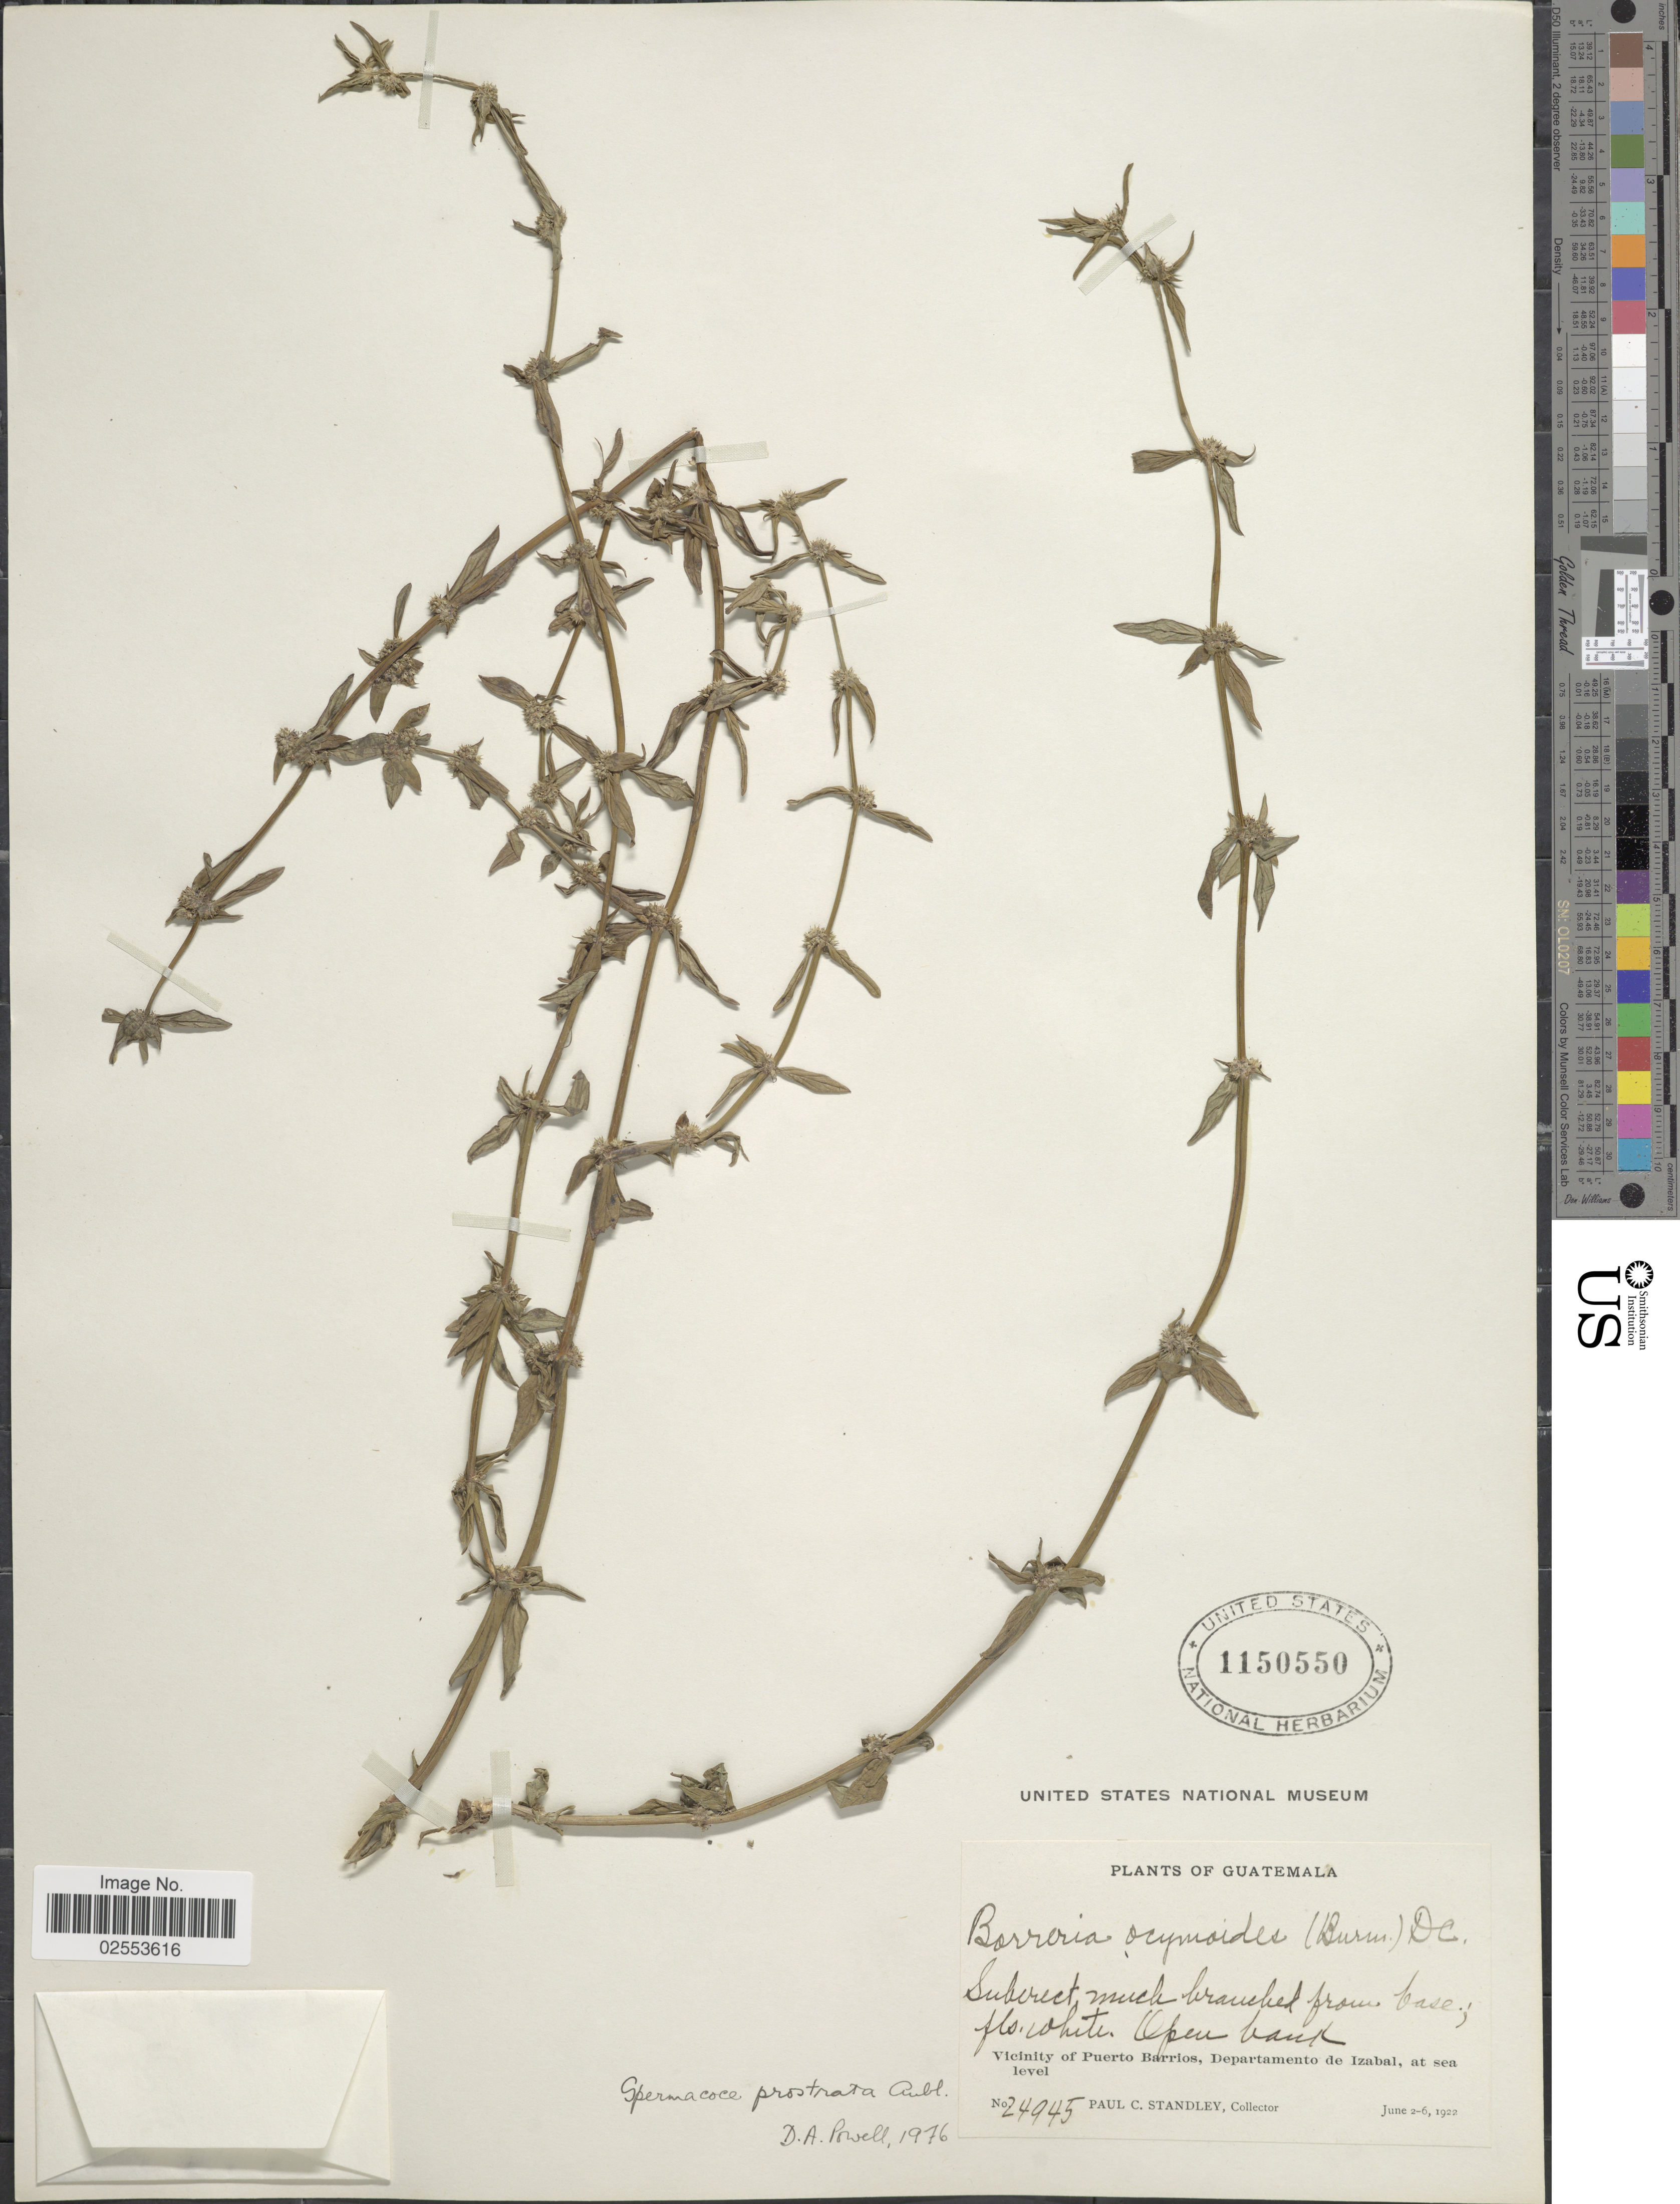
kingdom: Plantae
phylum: Tracheophyta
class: Magnoliopsida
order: Gentianales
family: Rubiaceae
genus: Spermacoce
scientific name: Spermacoce prostrata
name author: Aubl.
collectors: P. C. Standley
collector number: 24945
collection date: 1922-06-02/1922-06-06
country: Guatemala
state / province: Izabal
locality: Vicinity of Puerto Barrios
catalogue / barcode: US 1150550